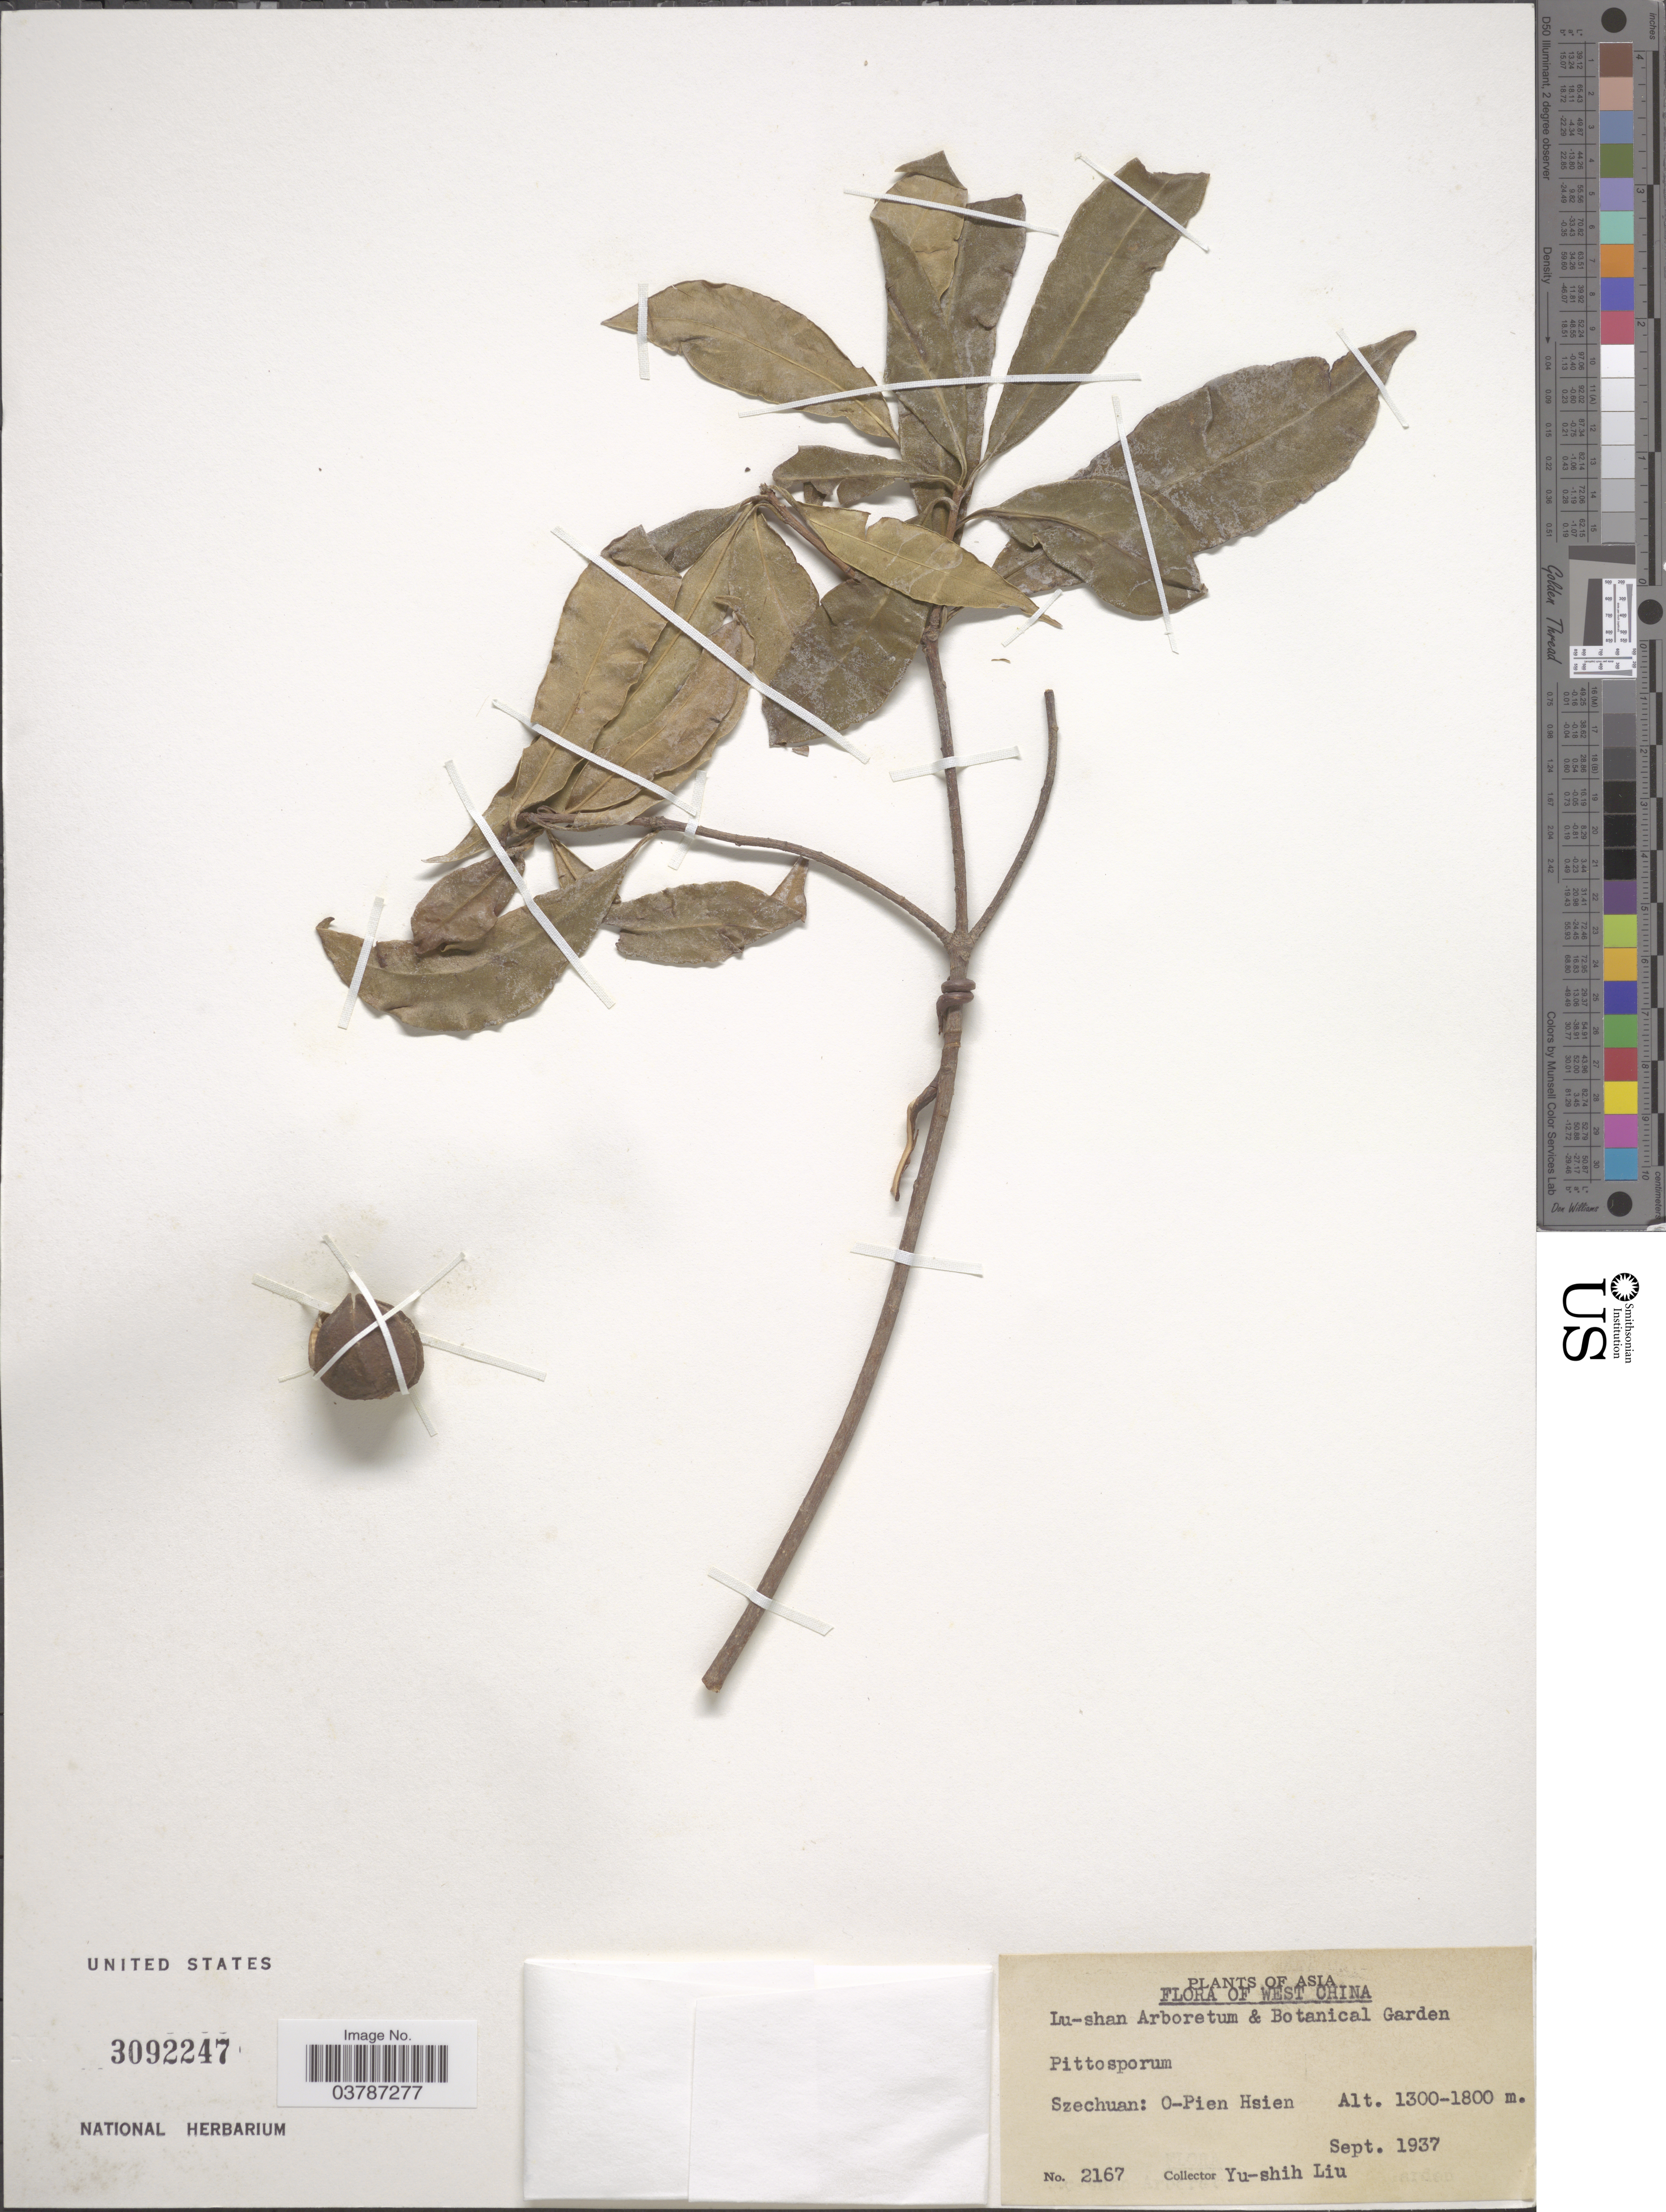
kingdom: Plantae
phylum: Tracheophyta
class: Magnoliopsida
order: Apiales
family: Pittosporaceae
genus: Pittosporum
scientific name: Pittosporum sp.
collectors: Y.-S. Liu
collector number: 2167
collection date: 1937-09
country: China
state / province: Sichuan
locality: West China. Szechuan: O-Pien Hsien.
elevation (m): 1300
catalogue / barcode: US 3092247